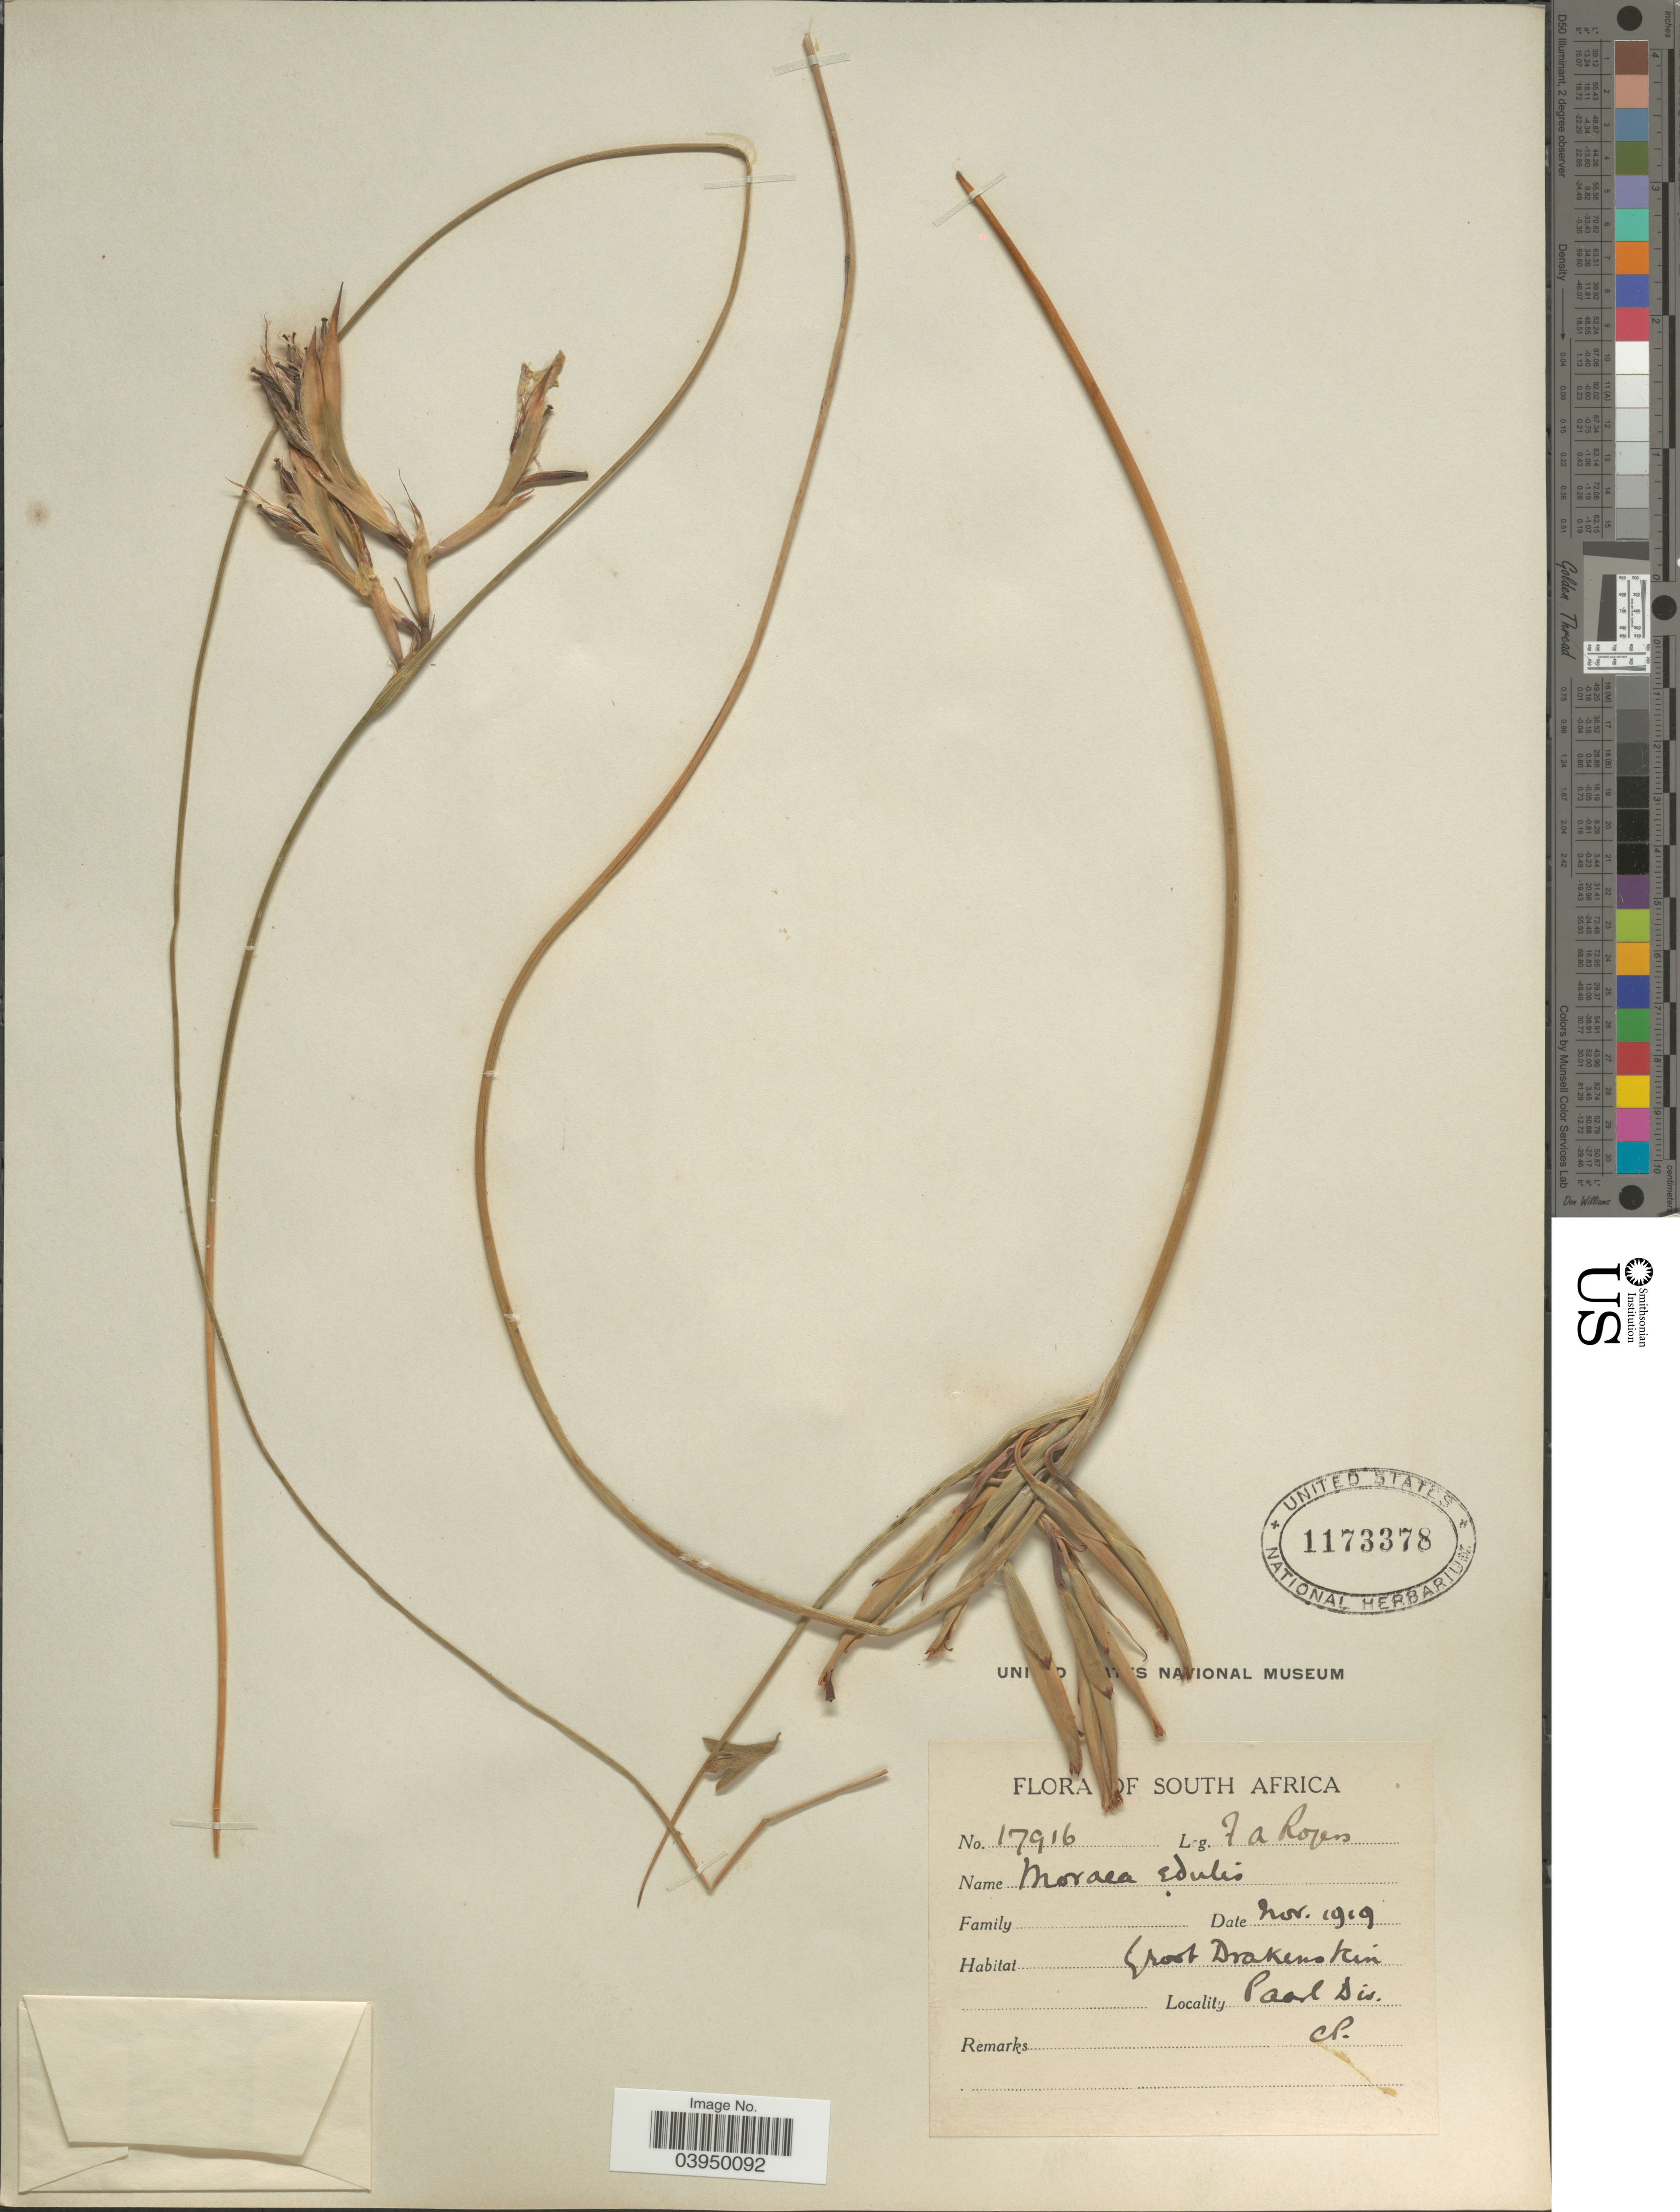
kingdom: Plantae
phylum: Tracheophyta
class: Liliopsida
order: Asparagales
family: Iridaceae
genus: Moraea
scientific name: Moraea fugax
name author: (D. Delaroche) Jacq.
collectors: F. A. Rogers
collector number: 17916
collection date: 1919-11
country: South Africa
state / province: Western Cape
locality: Groot Drakenstein. Paarl Div. CP.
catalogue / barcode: US 1173378